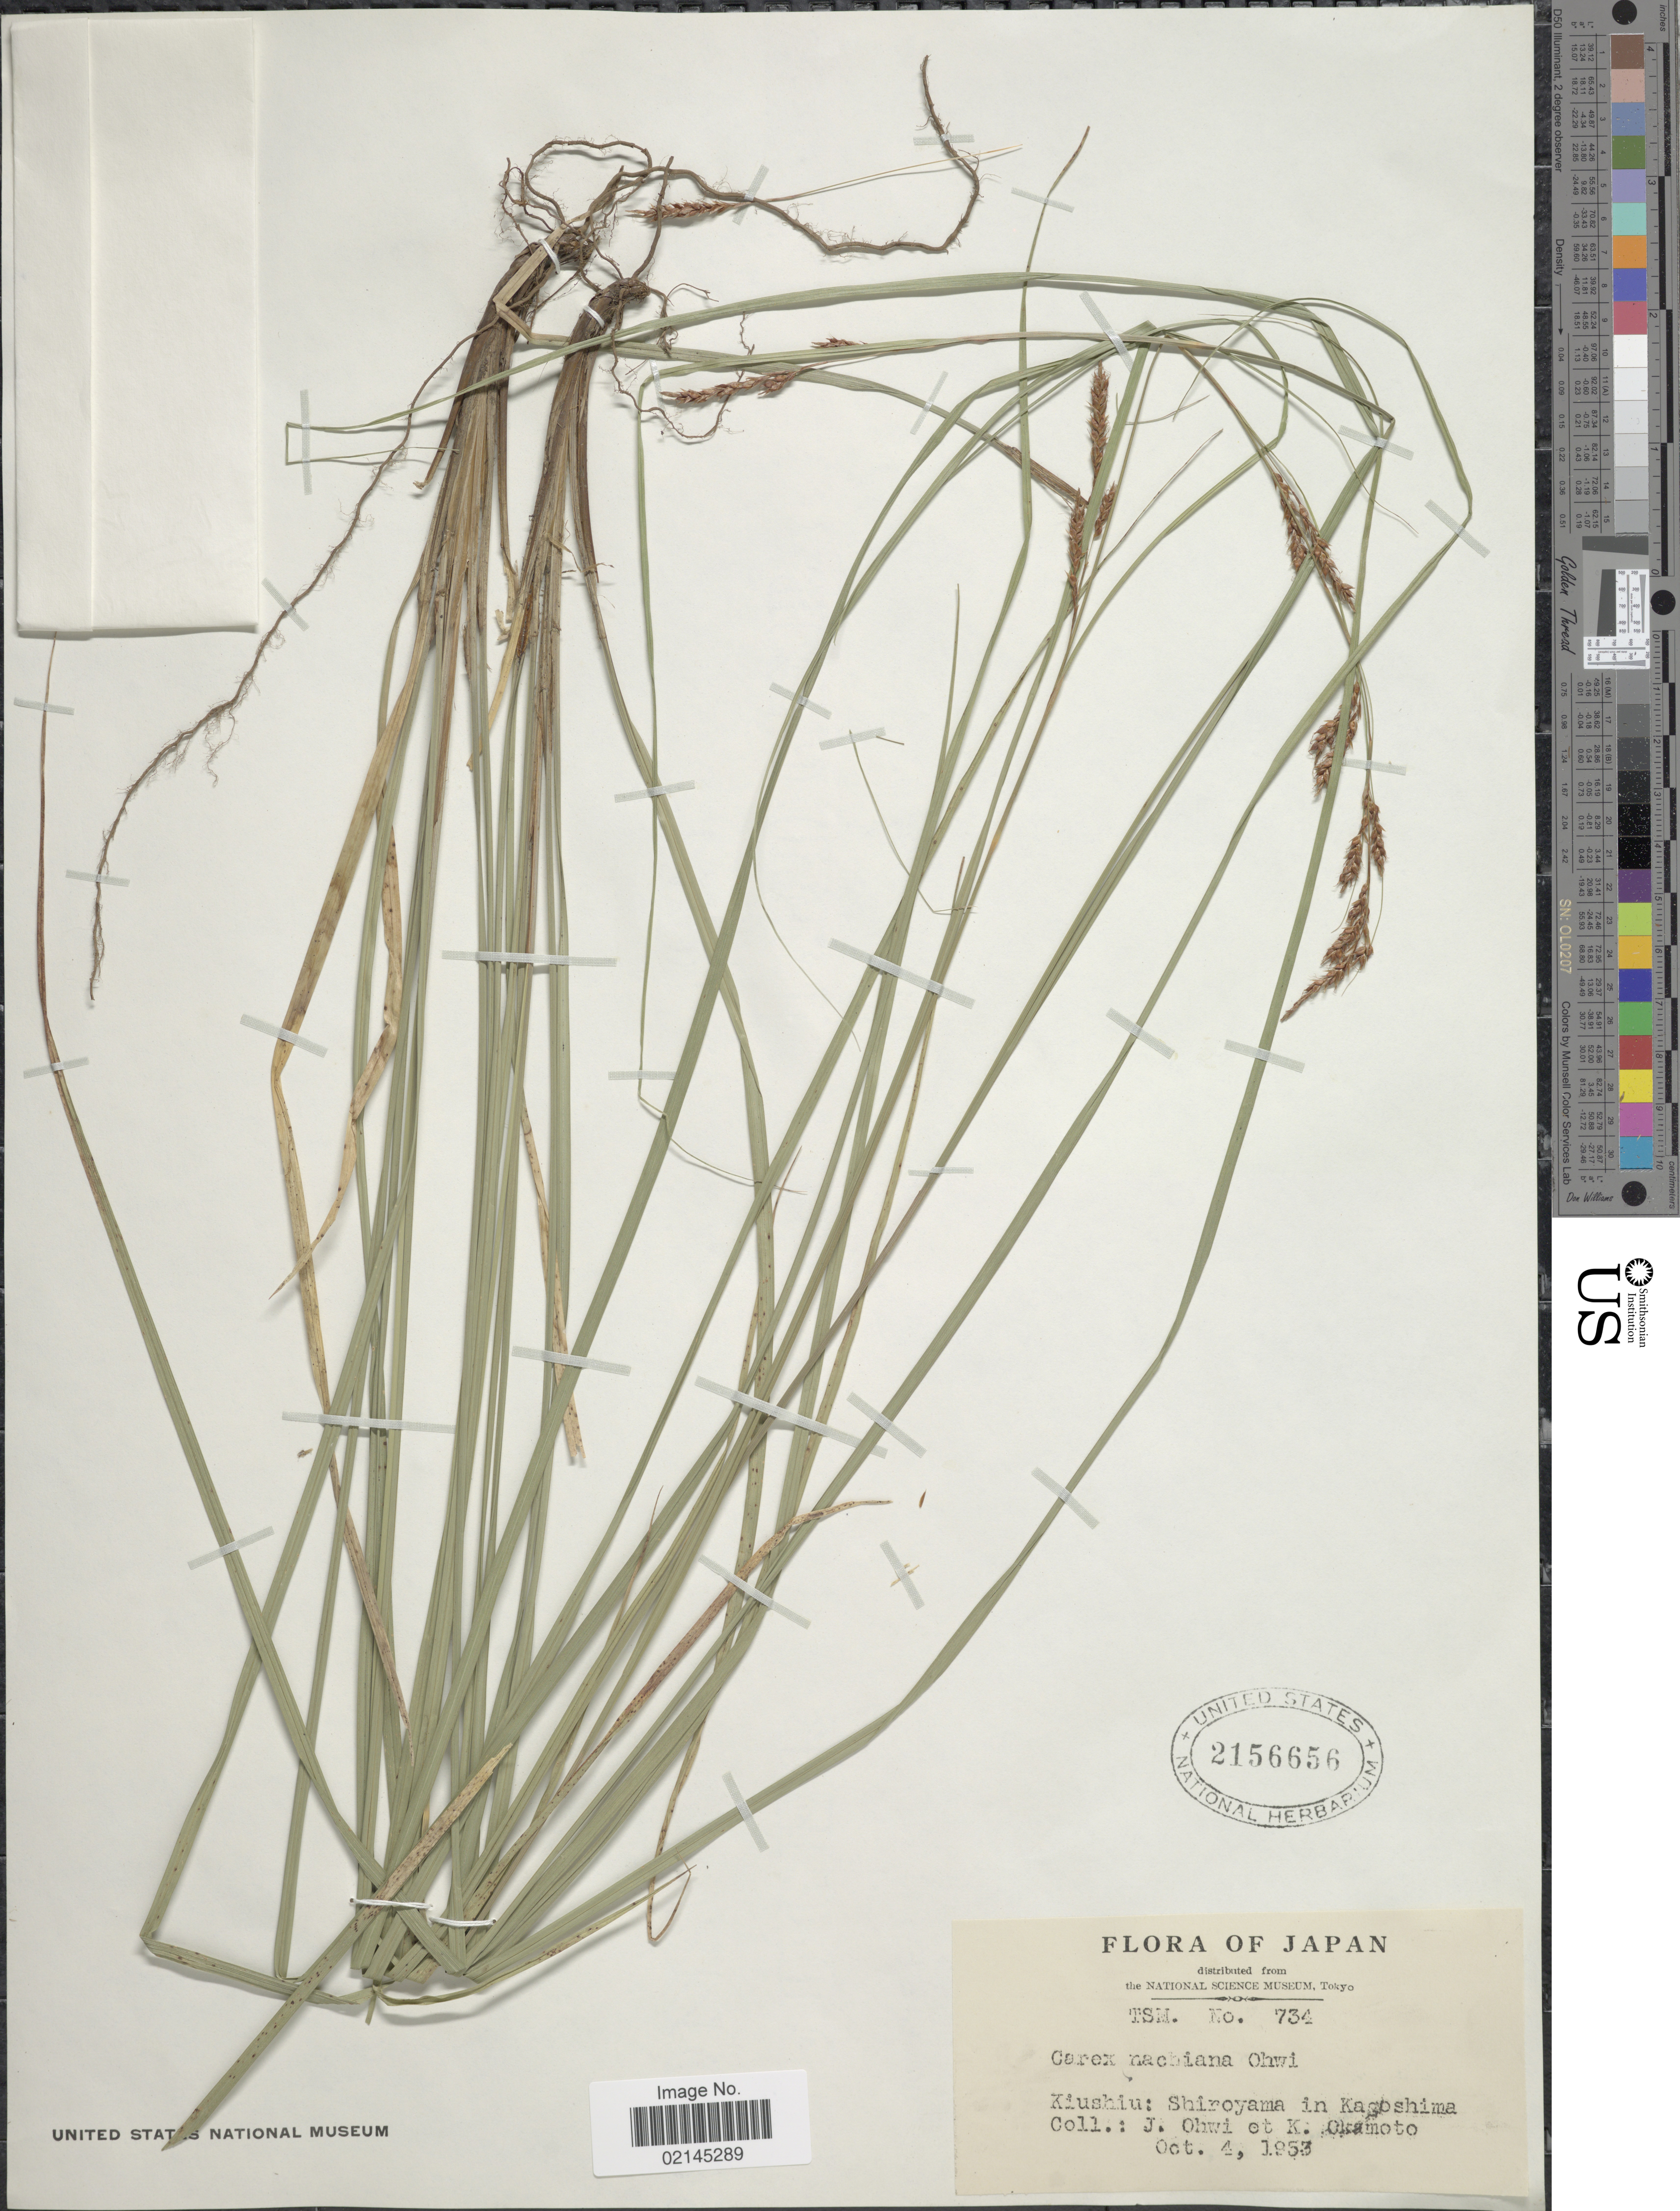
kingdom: Plantae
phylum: Tracheophyta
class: Liliopsida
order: Poales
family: Cyperaceae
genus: Carex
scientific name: Carex nachiana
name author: Ohwi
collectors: J. Ohwi & K. Okamoto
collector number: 734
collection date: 1953-10-04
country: Japan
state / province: Kagosima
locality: Kiushiu: Shiroyama in Kagoshima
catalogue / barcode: US 2156656